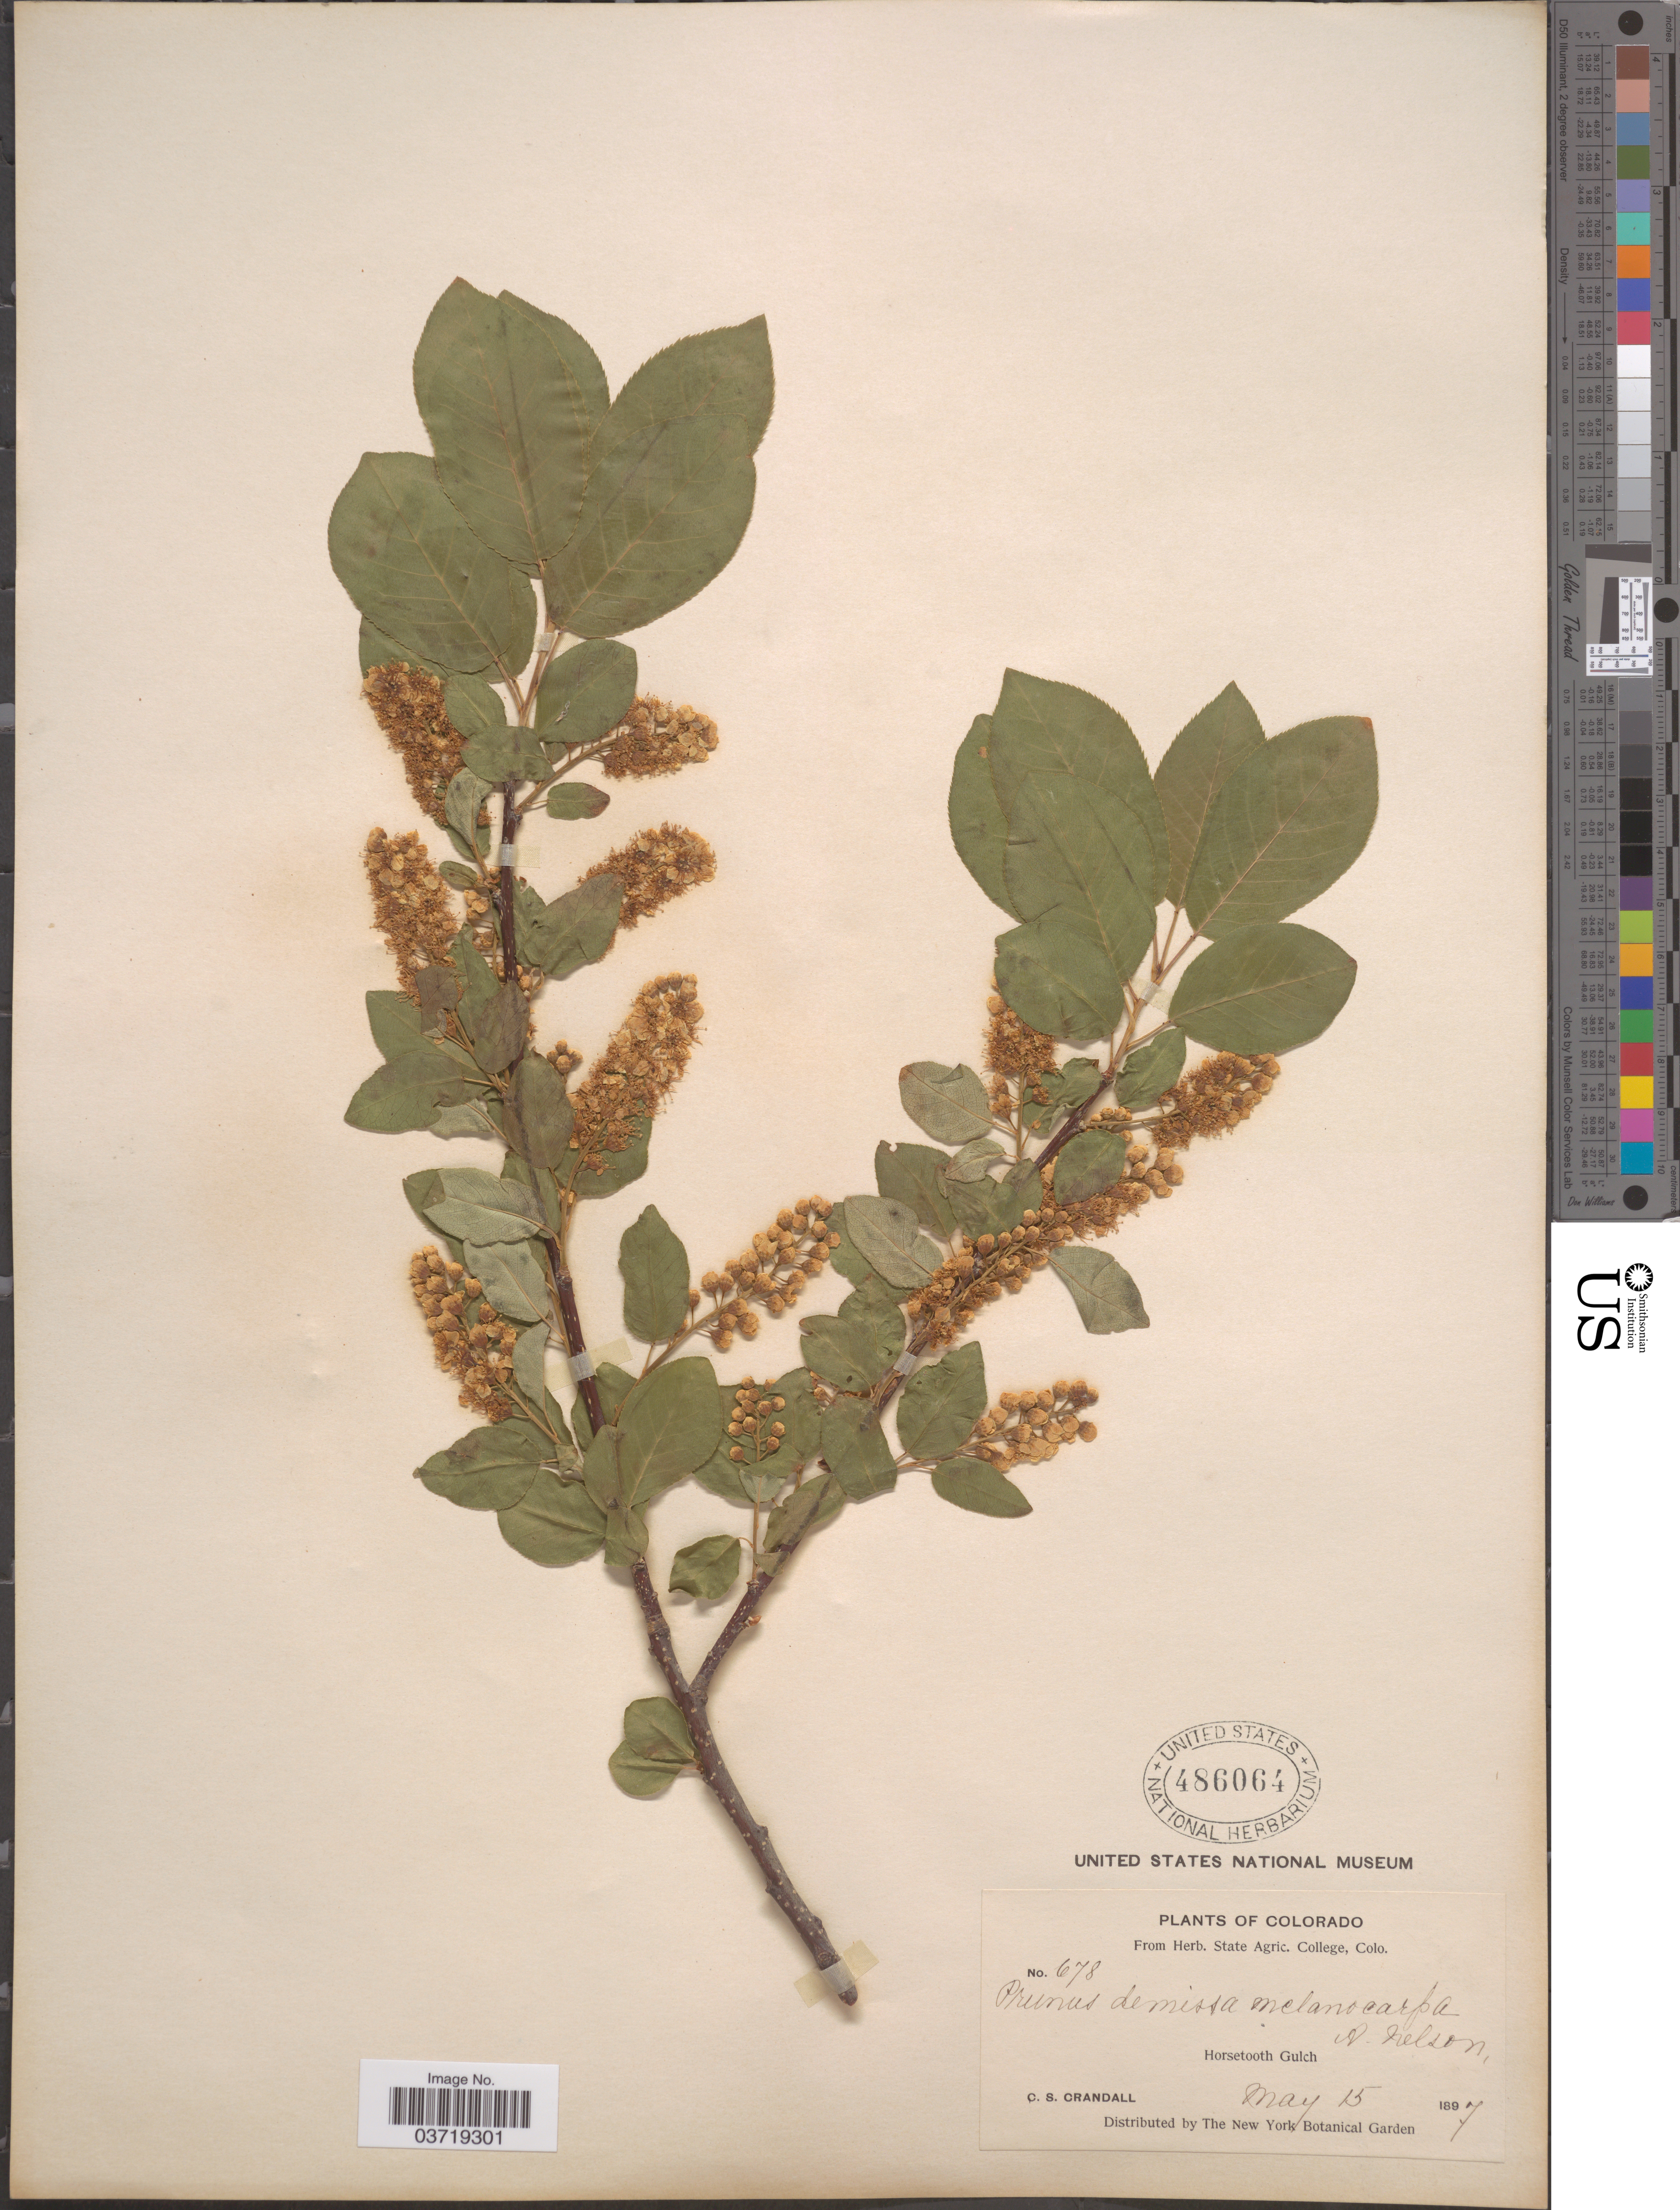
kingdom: Plantae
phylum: Tracheophyta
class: Magnoliopsida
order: Rosales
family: Rosaceae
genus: Prunus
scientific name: Prunus virginiana var. demissa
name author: (Nutt.) Torr.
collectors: C. Crandall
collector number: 678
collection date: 1897-05-15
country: United States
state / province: Colorado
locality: Horsetooth Gulch.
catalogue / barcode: US 486064